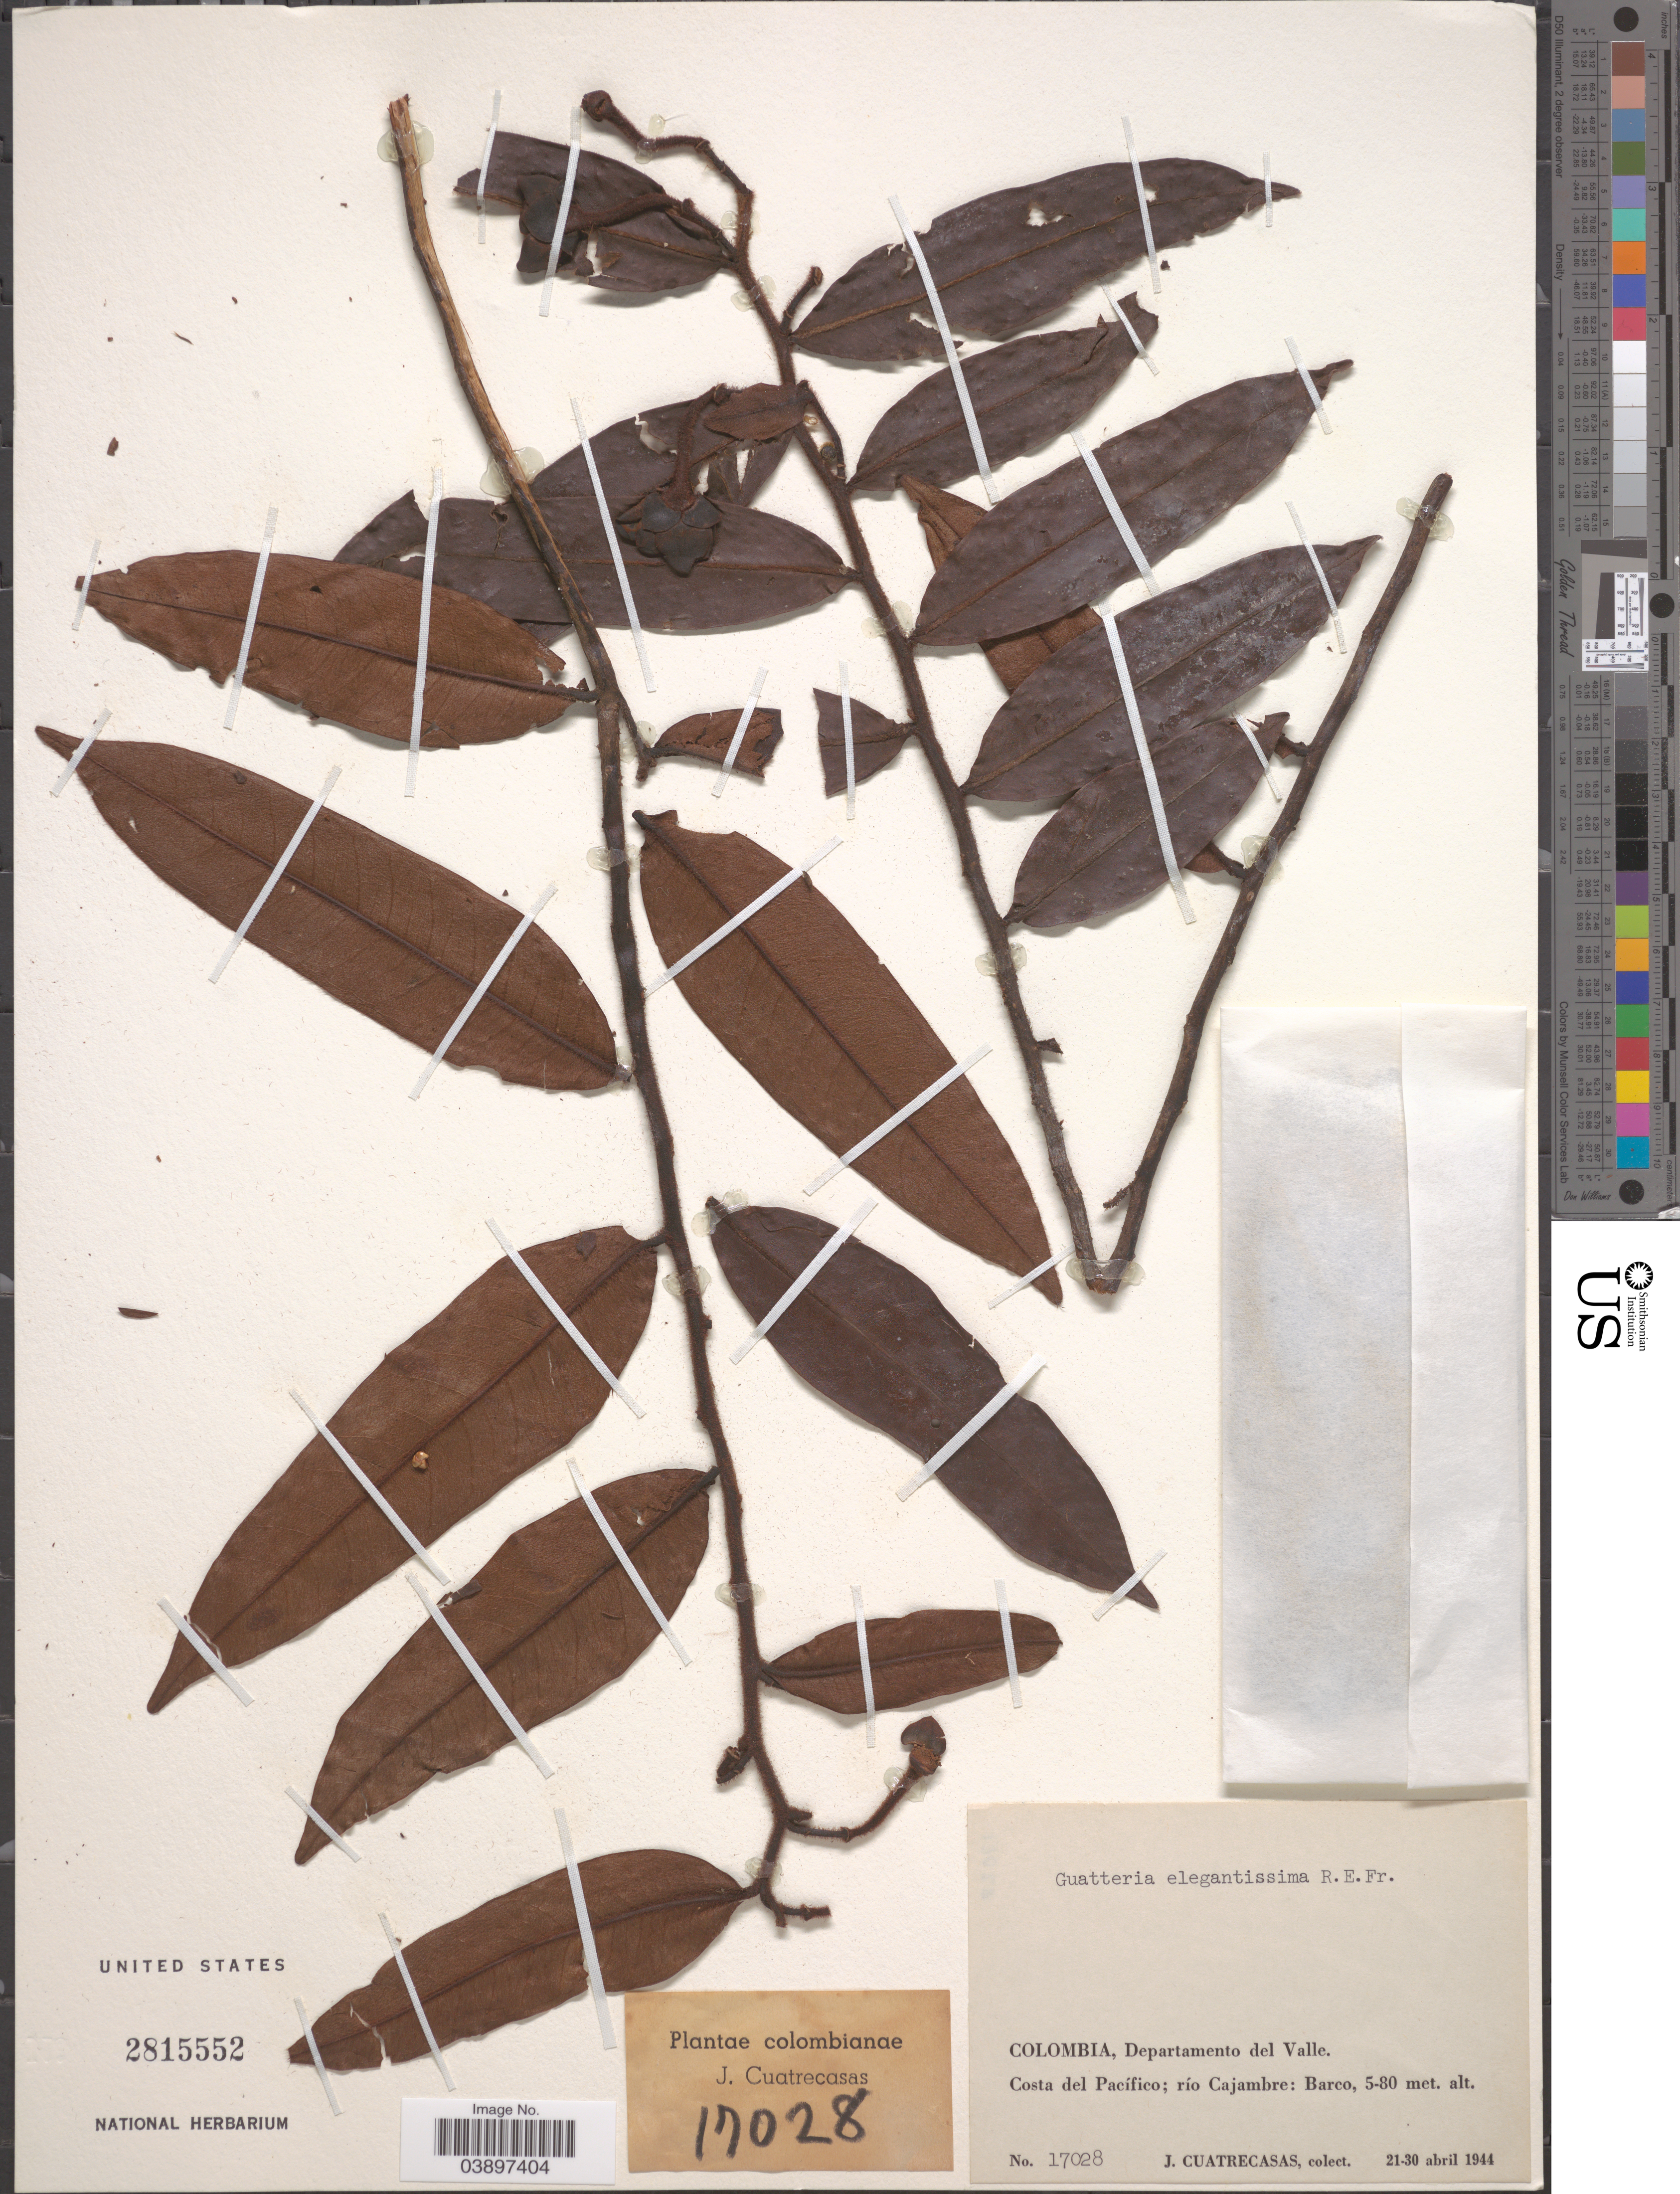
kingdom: Plantae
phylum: Tracheophyta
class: Magnoliopsida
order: Magnoliales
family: Annonaceae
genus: Guatteria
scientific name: Guatteria elegantissima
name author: R.E. Fr.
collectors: J. Cuatrecasas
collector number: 17028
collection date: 1944-04-21/1944-04-30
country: Colombia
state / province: Valle del Cauca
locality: Departamento del Valle. Costa del Pacífico; río Cajambre.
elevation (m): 5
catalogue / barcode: US 2815552